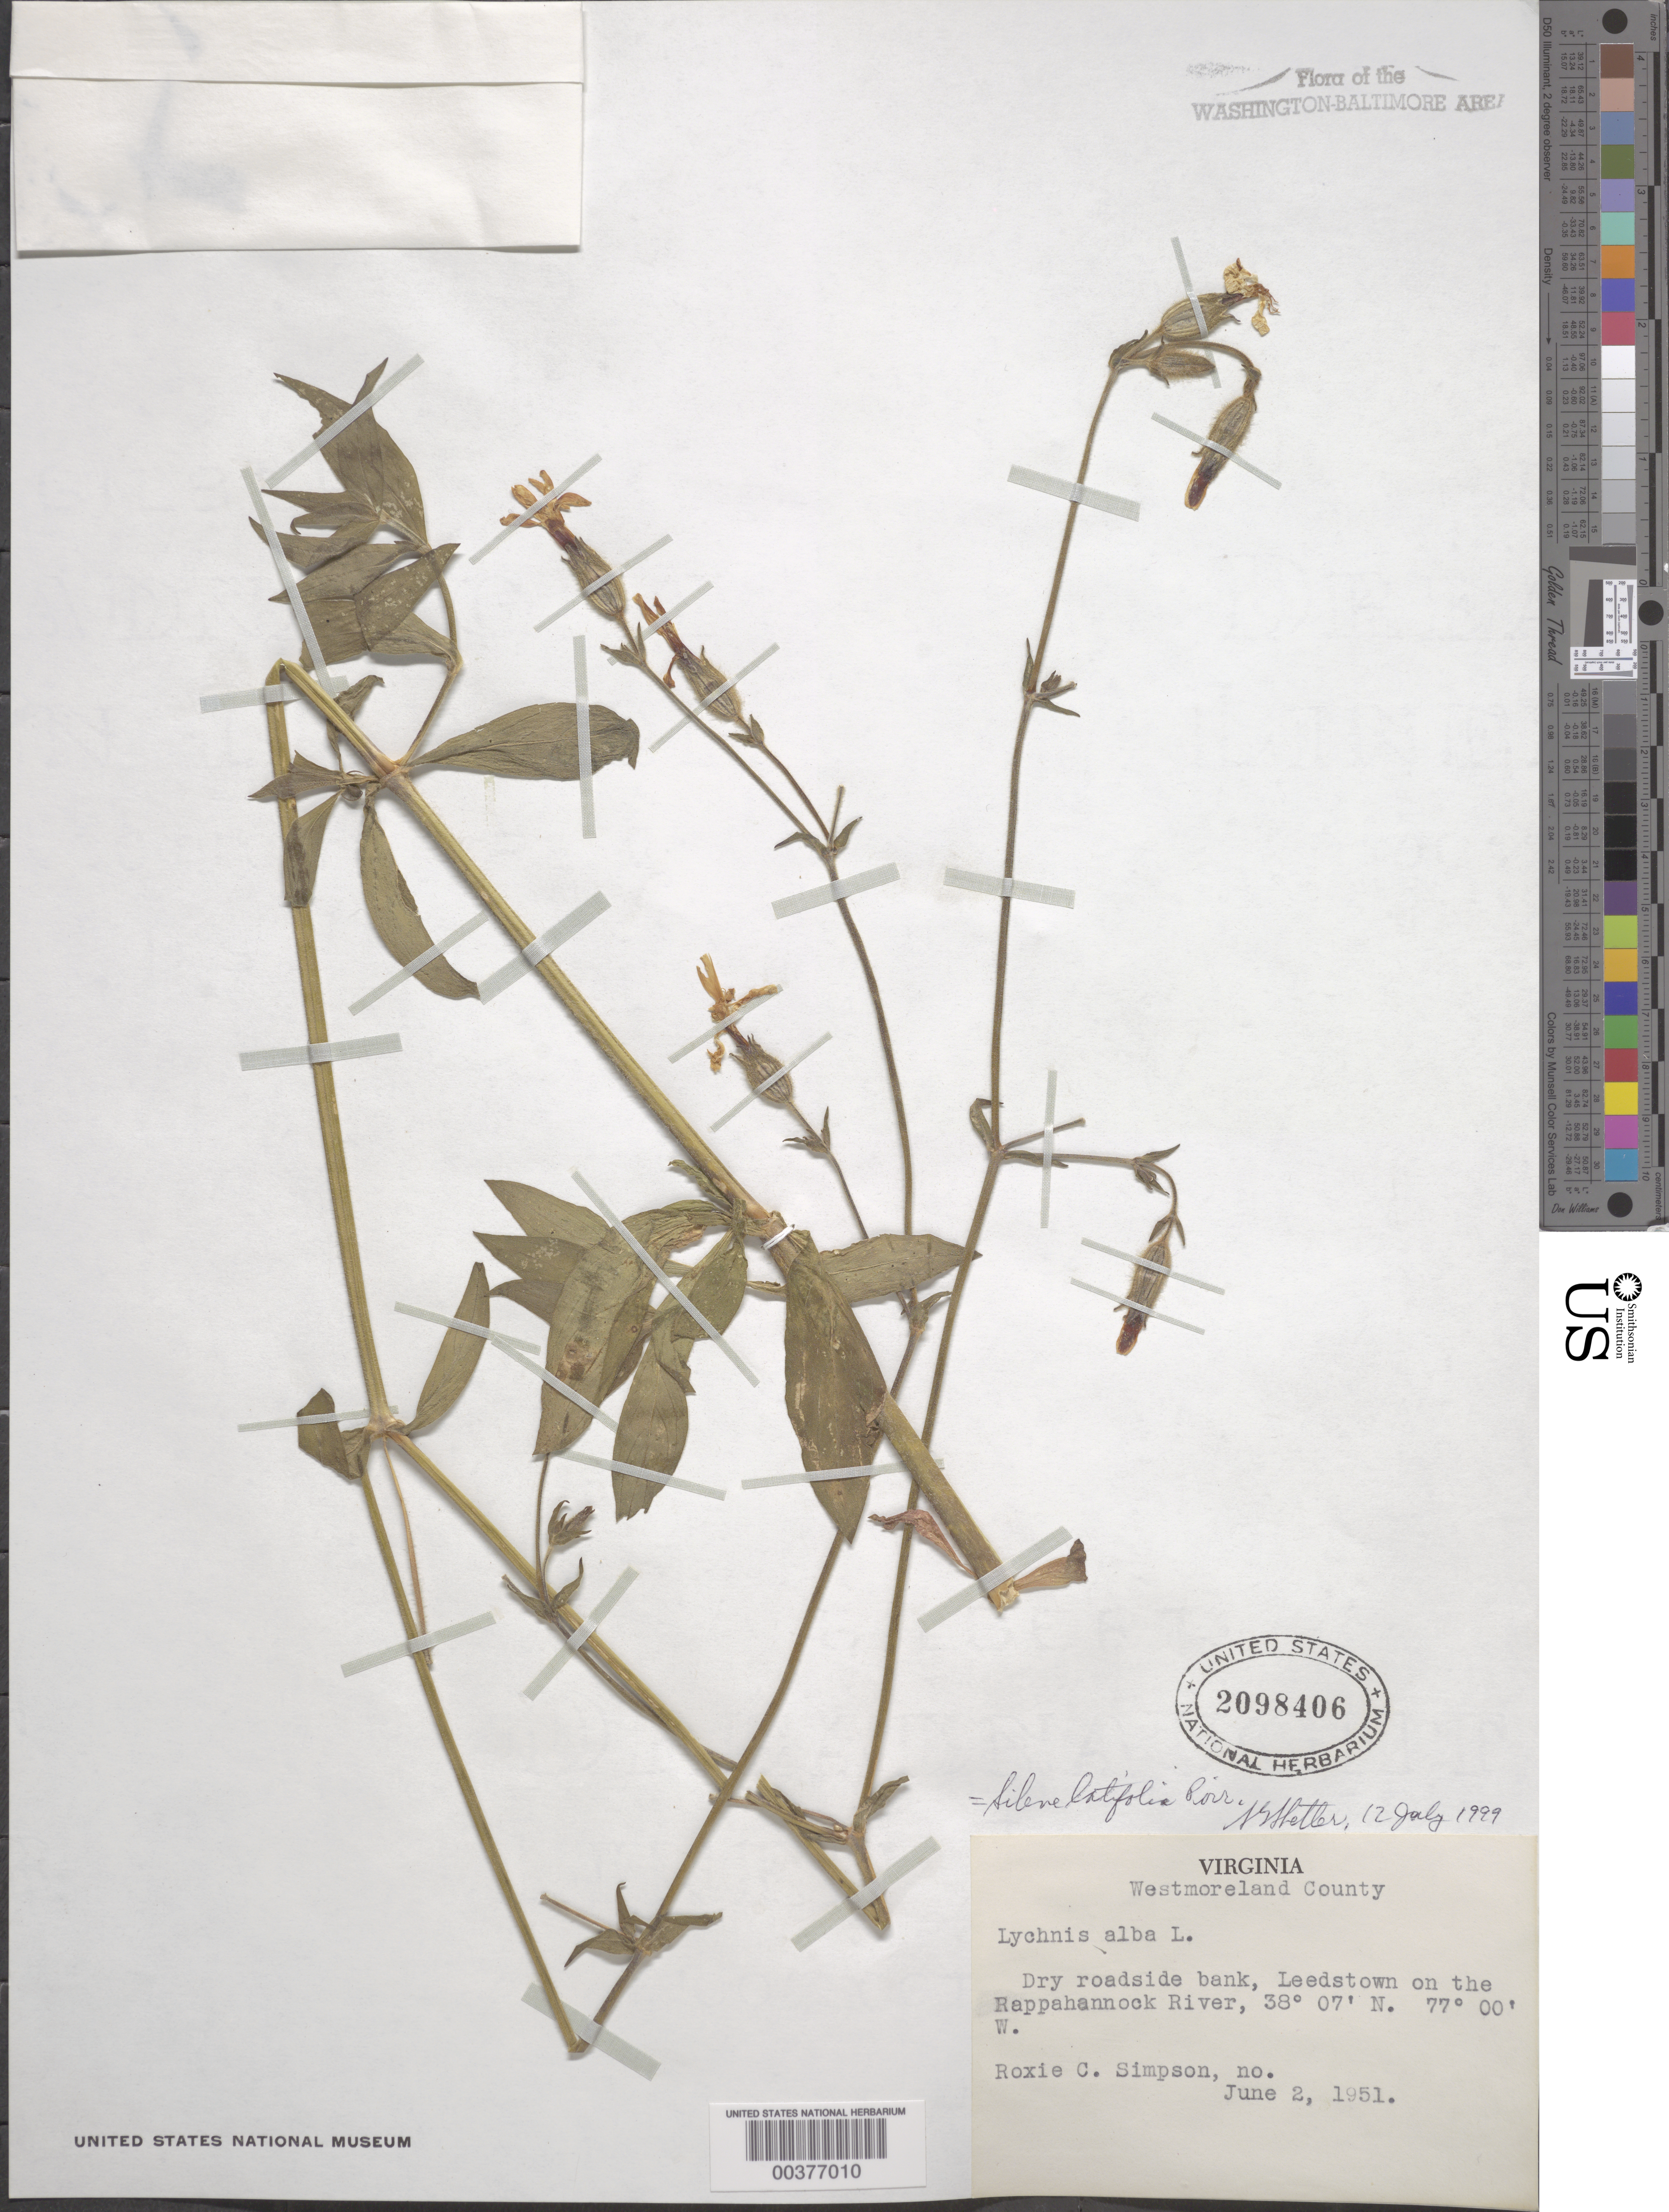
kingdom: Plantae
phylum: Tracheophyta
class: Magnoliopsida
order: Caryophyllales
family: Caryophyllaceae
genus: Silene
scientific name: Silene latifolia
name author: Poir.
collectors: R. Simpson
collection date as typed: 02 Jun 1951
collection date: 1951-06-02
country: United States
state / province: Virginia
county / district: Westmoreland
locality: Rappahannoch River, Leedstown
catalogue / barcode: US 2098406